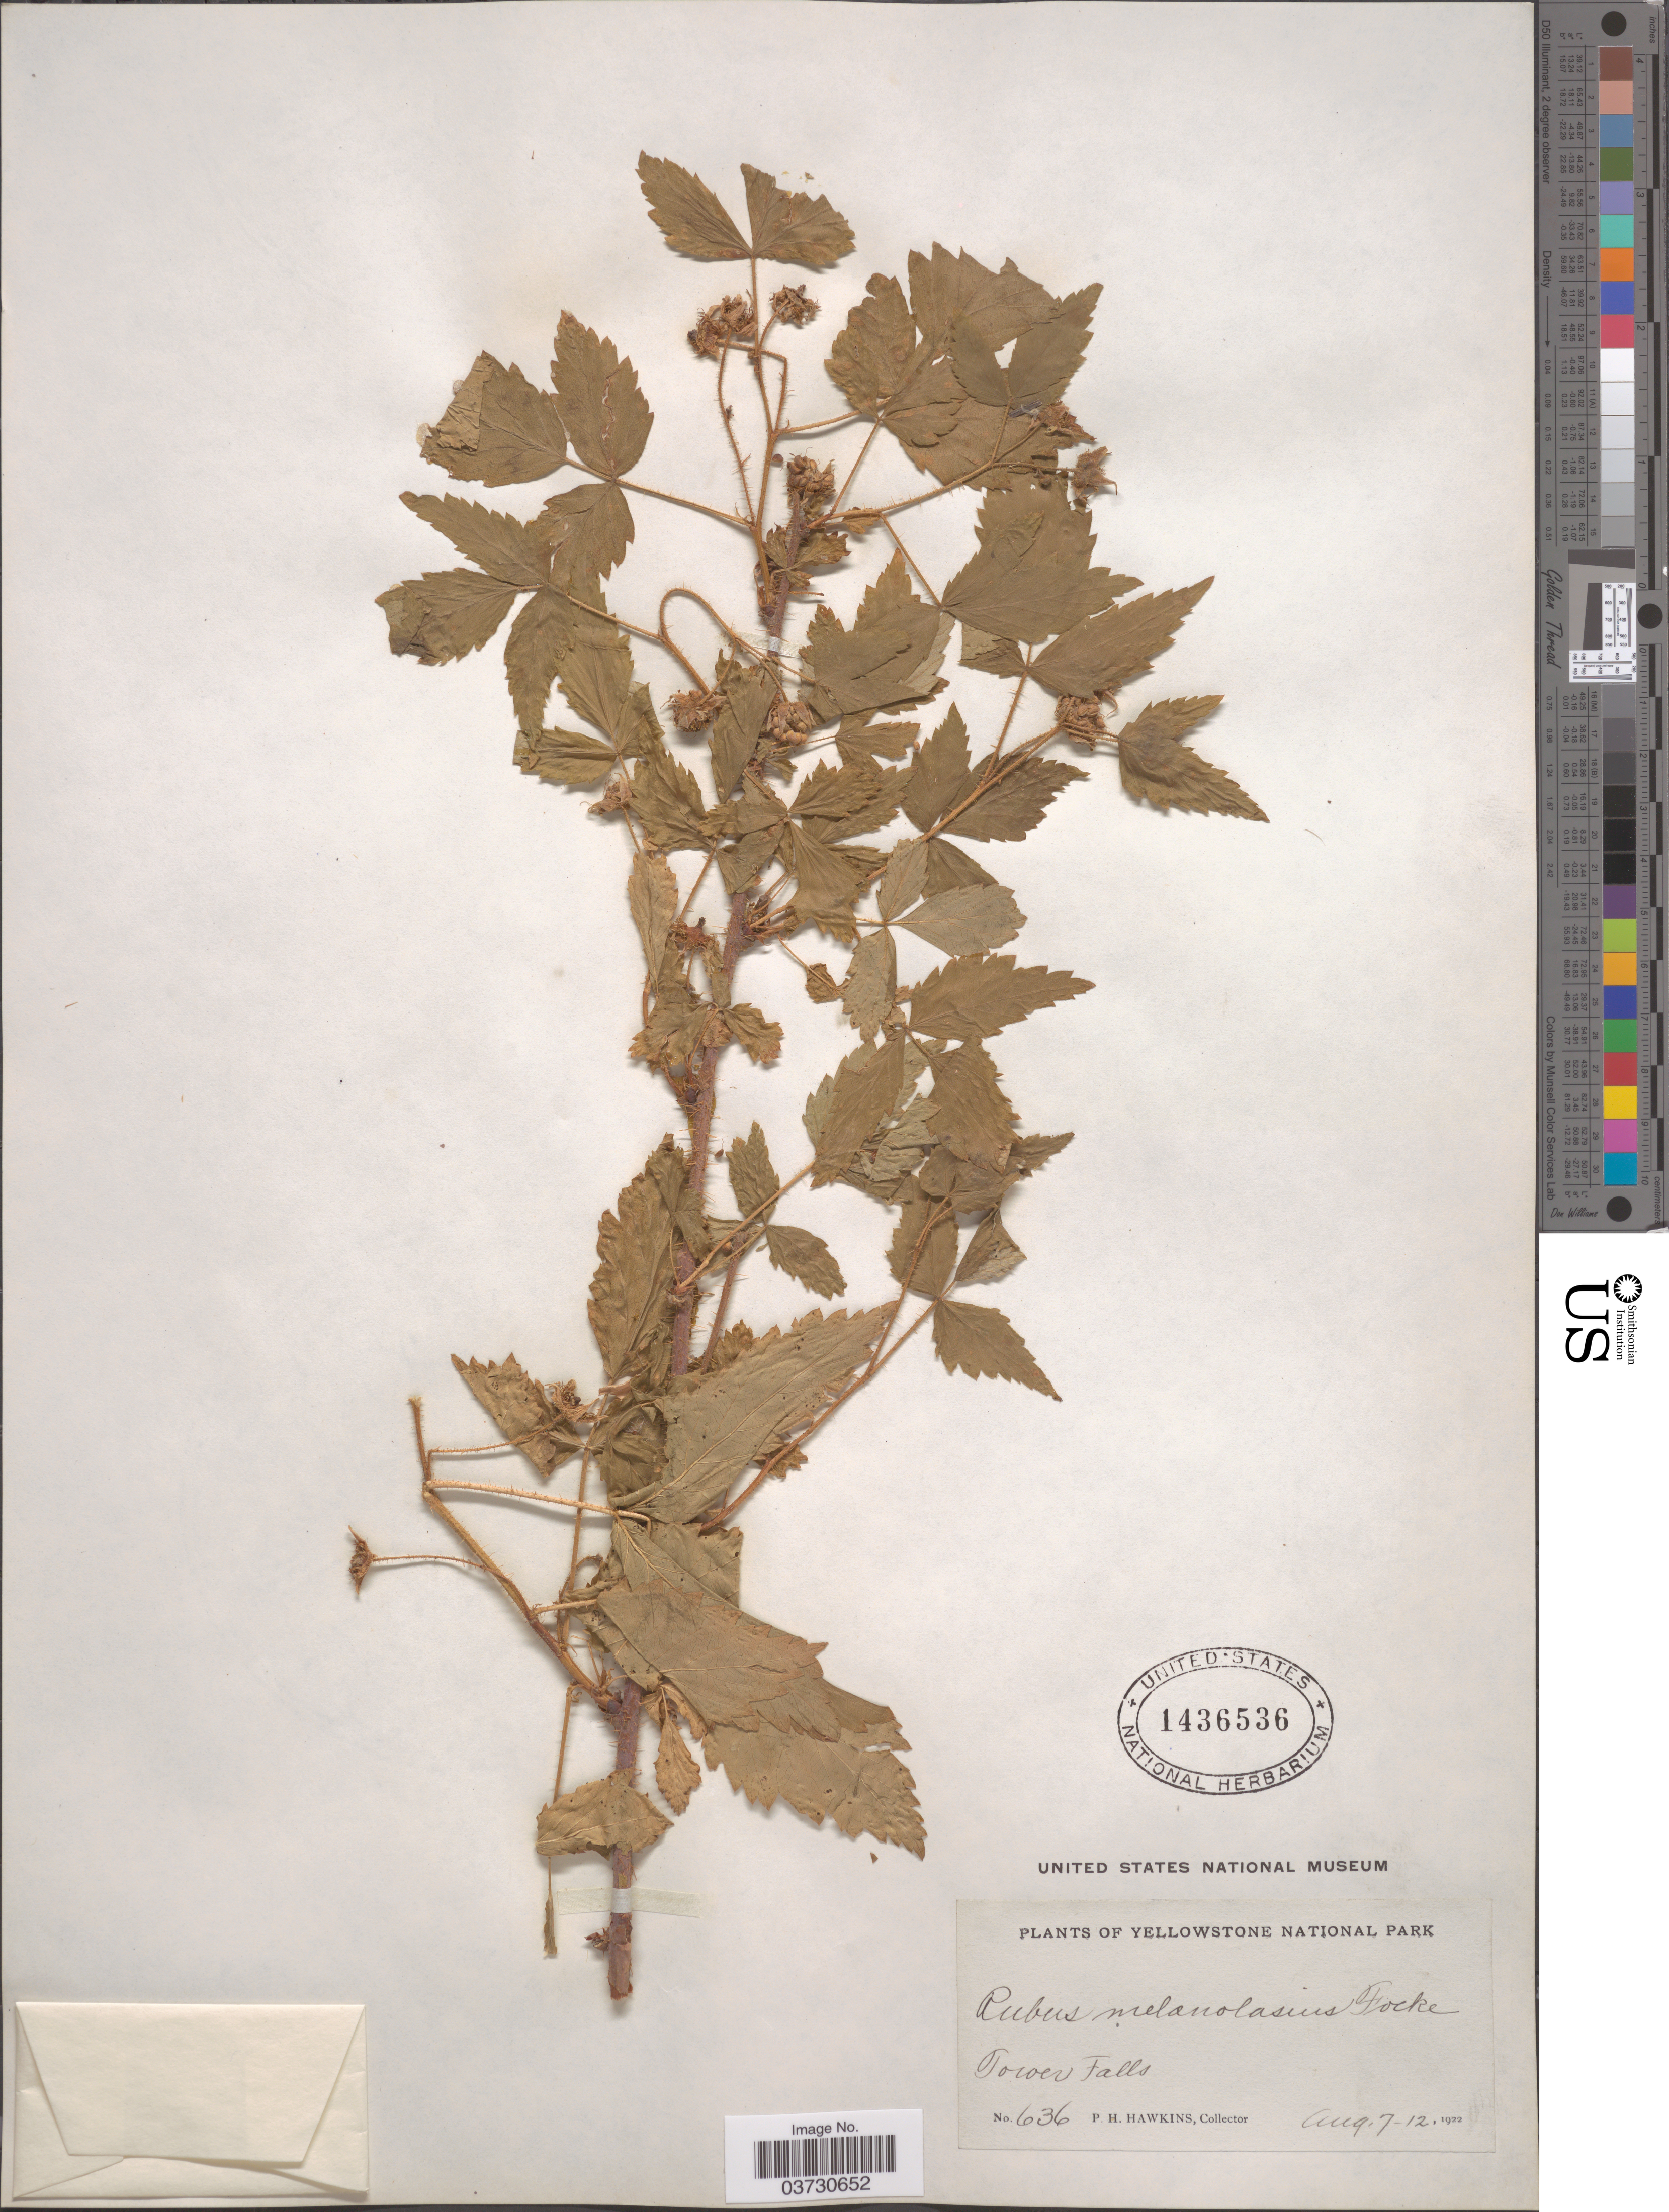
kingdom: Plantae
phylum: Tracheophyta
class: Magnoliopsida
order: Rosales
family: Rosaceae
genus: Rubus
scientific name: Rubus melanolasius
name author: Dieck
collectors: P. Hawkins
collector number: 636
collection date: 1922-08-07/1922-08-12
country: United States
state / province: Wyoming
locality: The Yellowstone National Park. Tower Falls.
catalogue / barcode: US 1436536